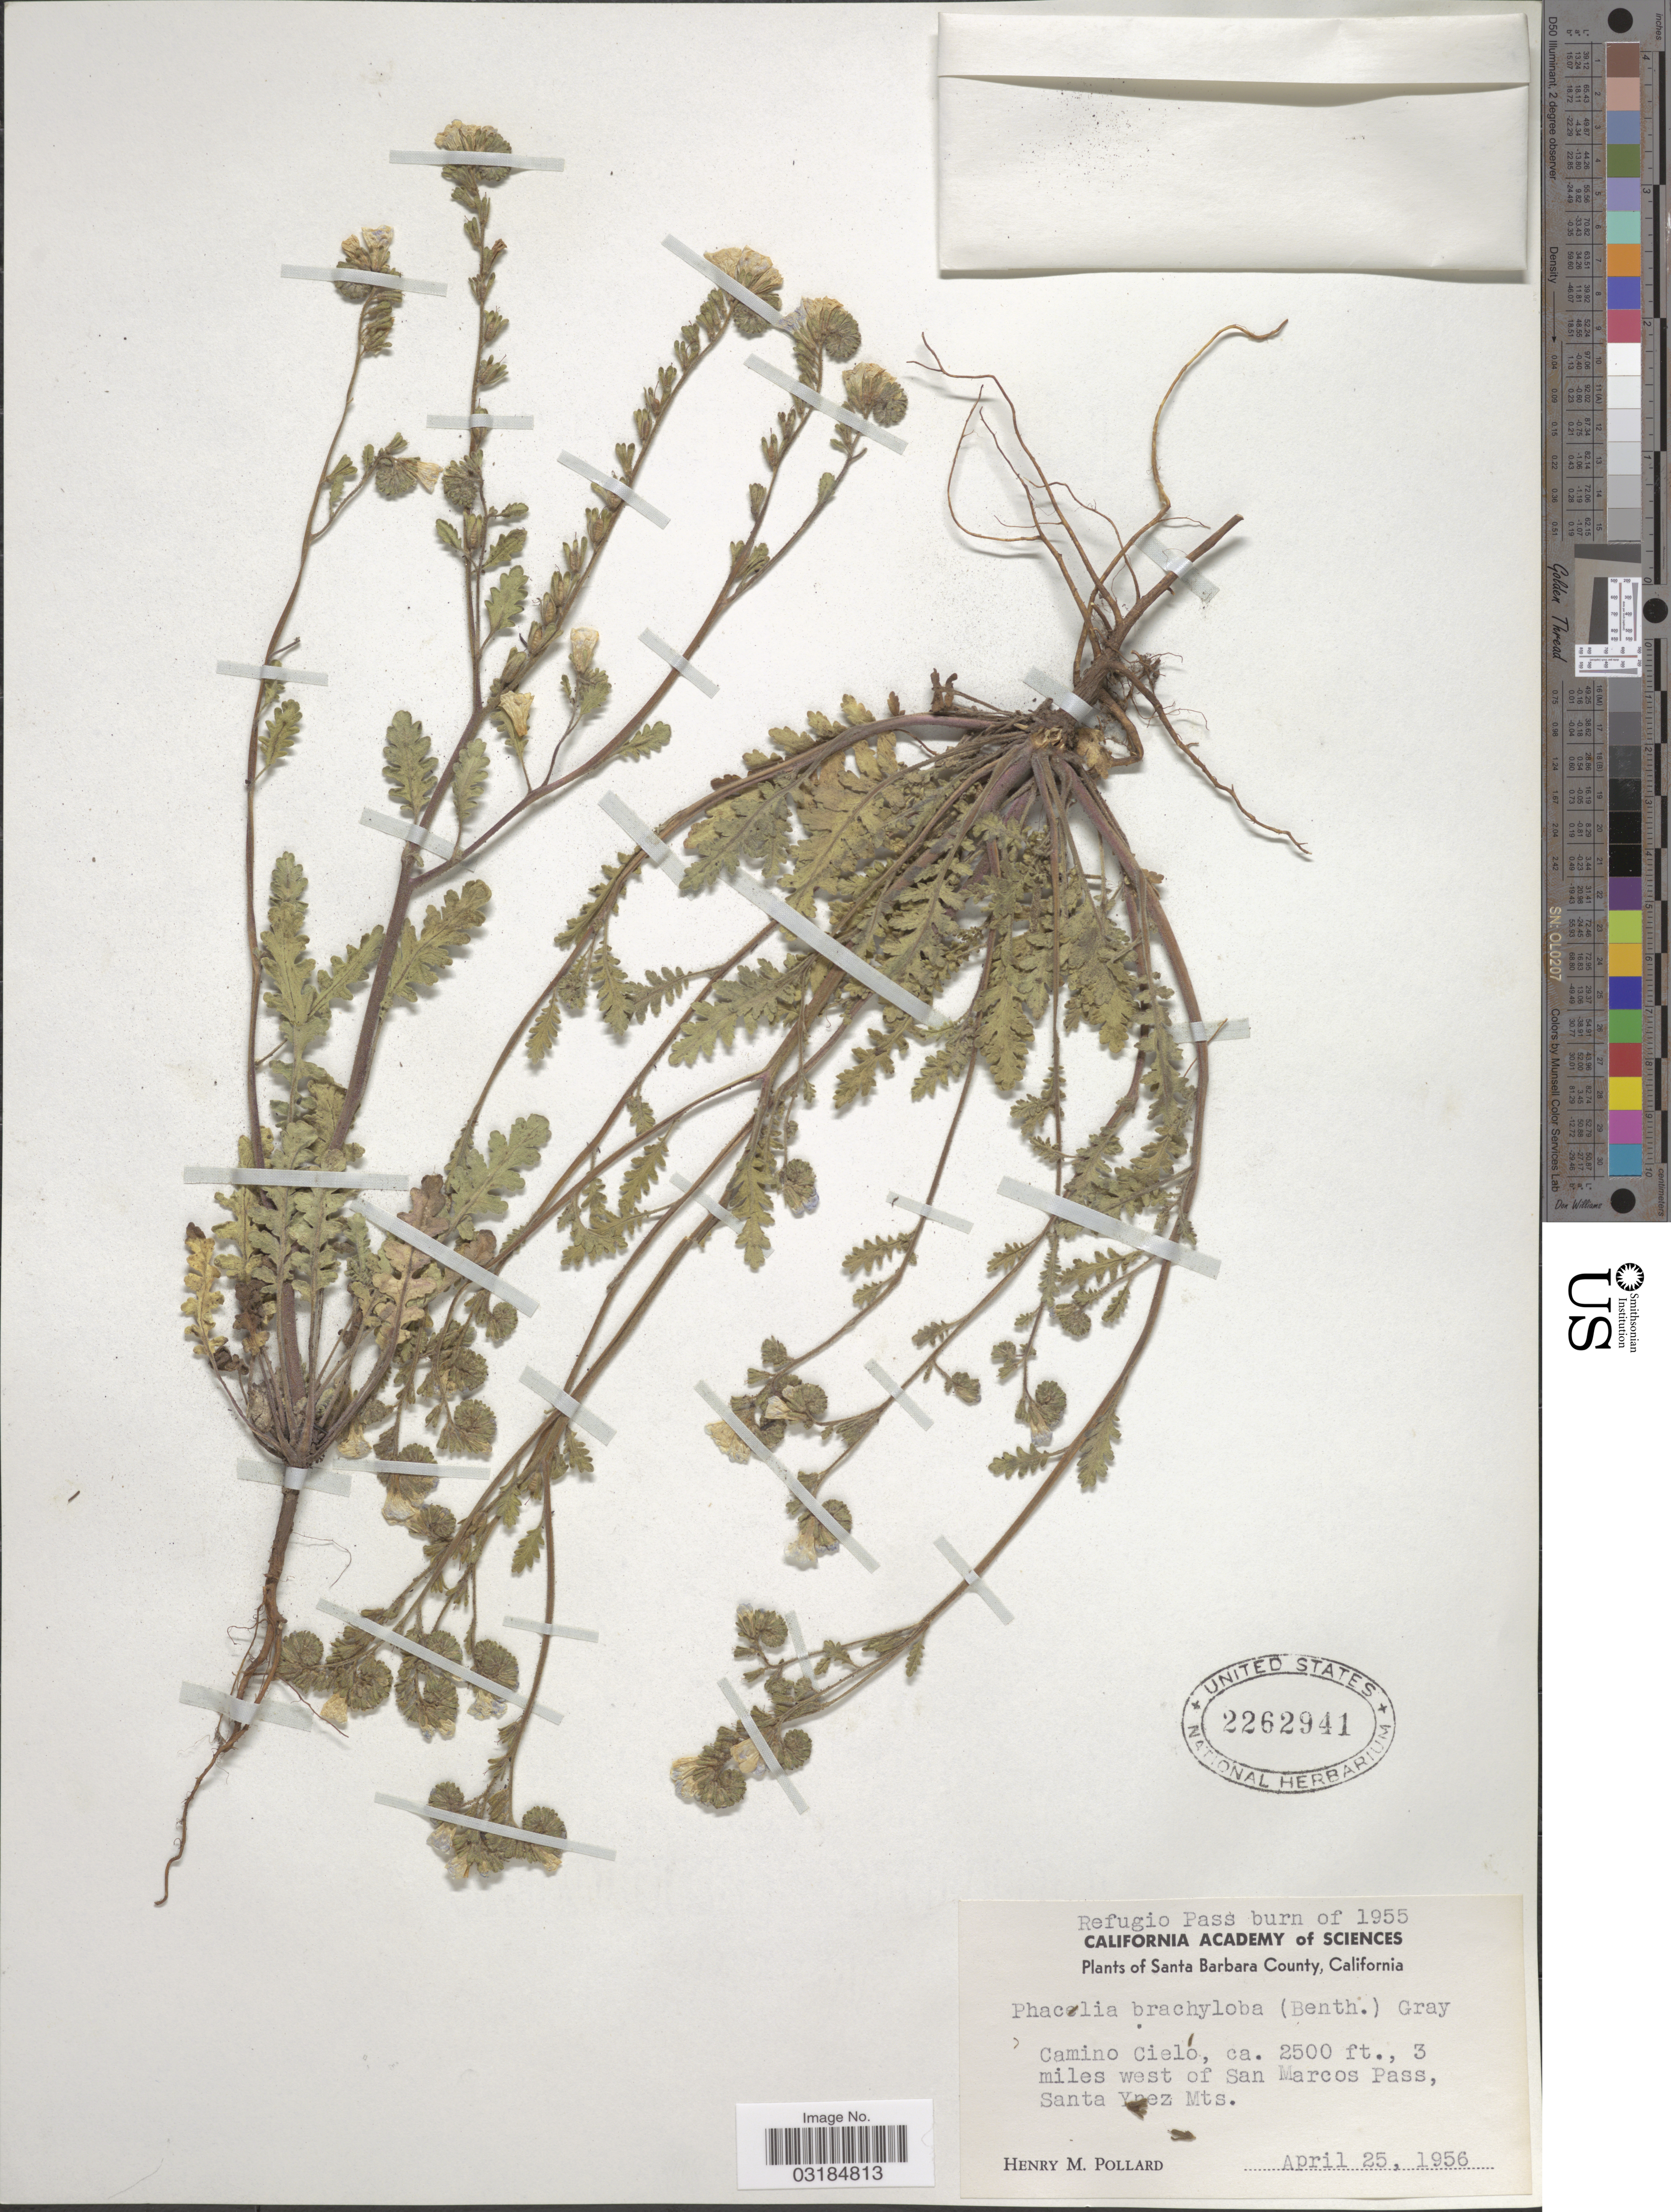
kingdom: Plantae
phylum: Tracheophyta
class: Magnoliopsida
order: Boraginales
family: Hydrophyllaceae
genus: Phacelia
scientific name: Phacelia brachyloba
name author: (Benth.) A. Gray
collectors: H. M. Pollard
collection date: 1956-04-25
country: United States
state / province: California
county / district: Santa Barbara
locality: Santa Barbara County, Camino Cielo, 3 miles west of San Marcos Pass, Santa Ynez Mts.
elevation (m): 762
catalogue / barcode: US 2262941